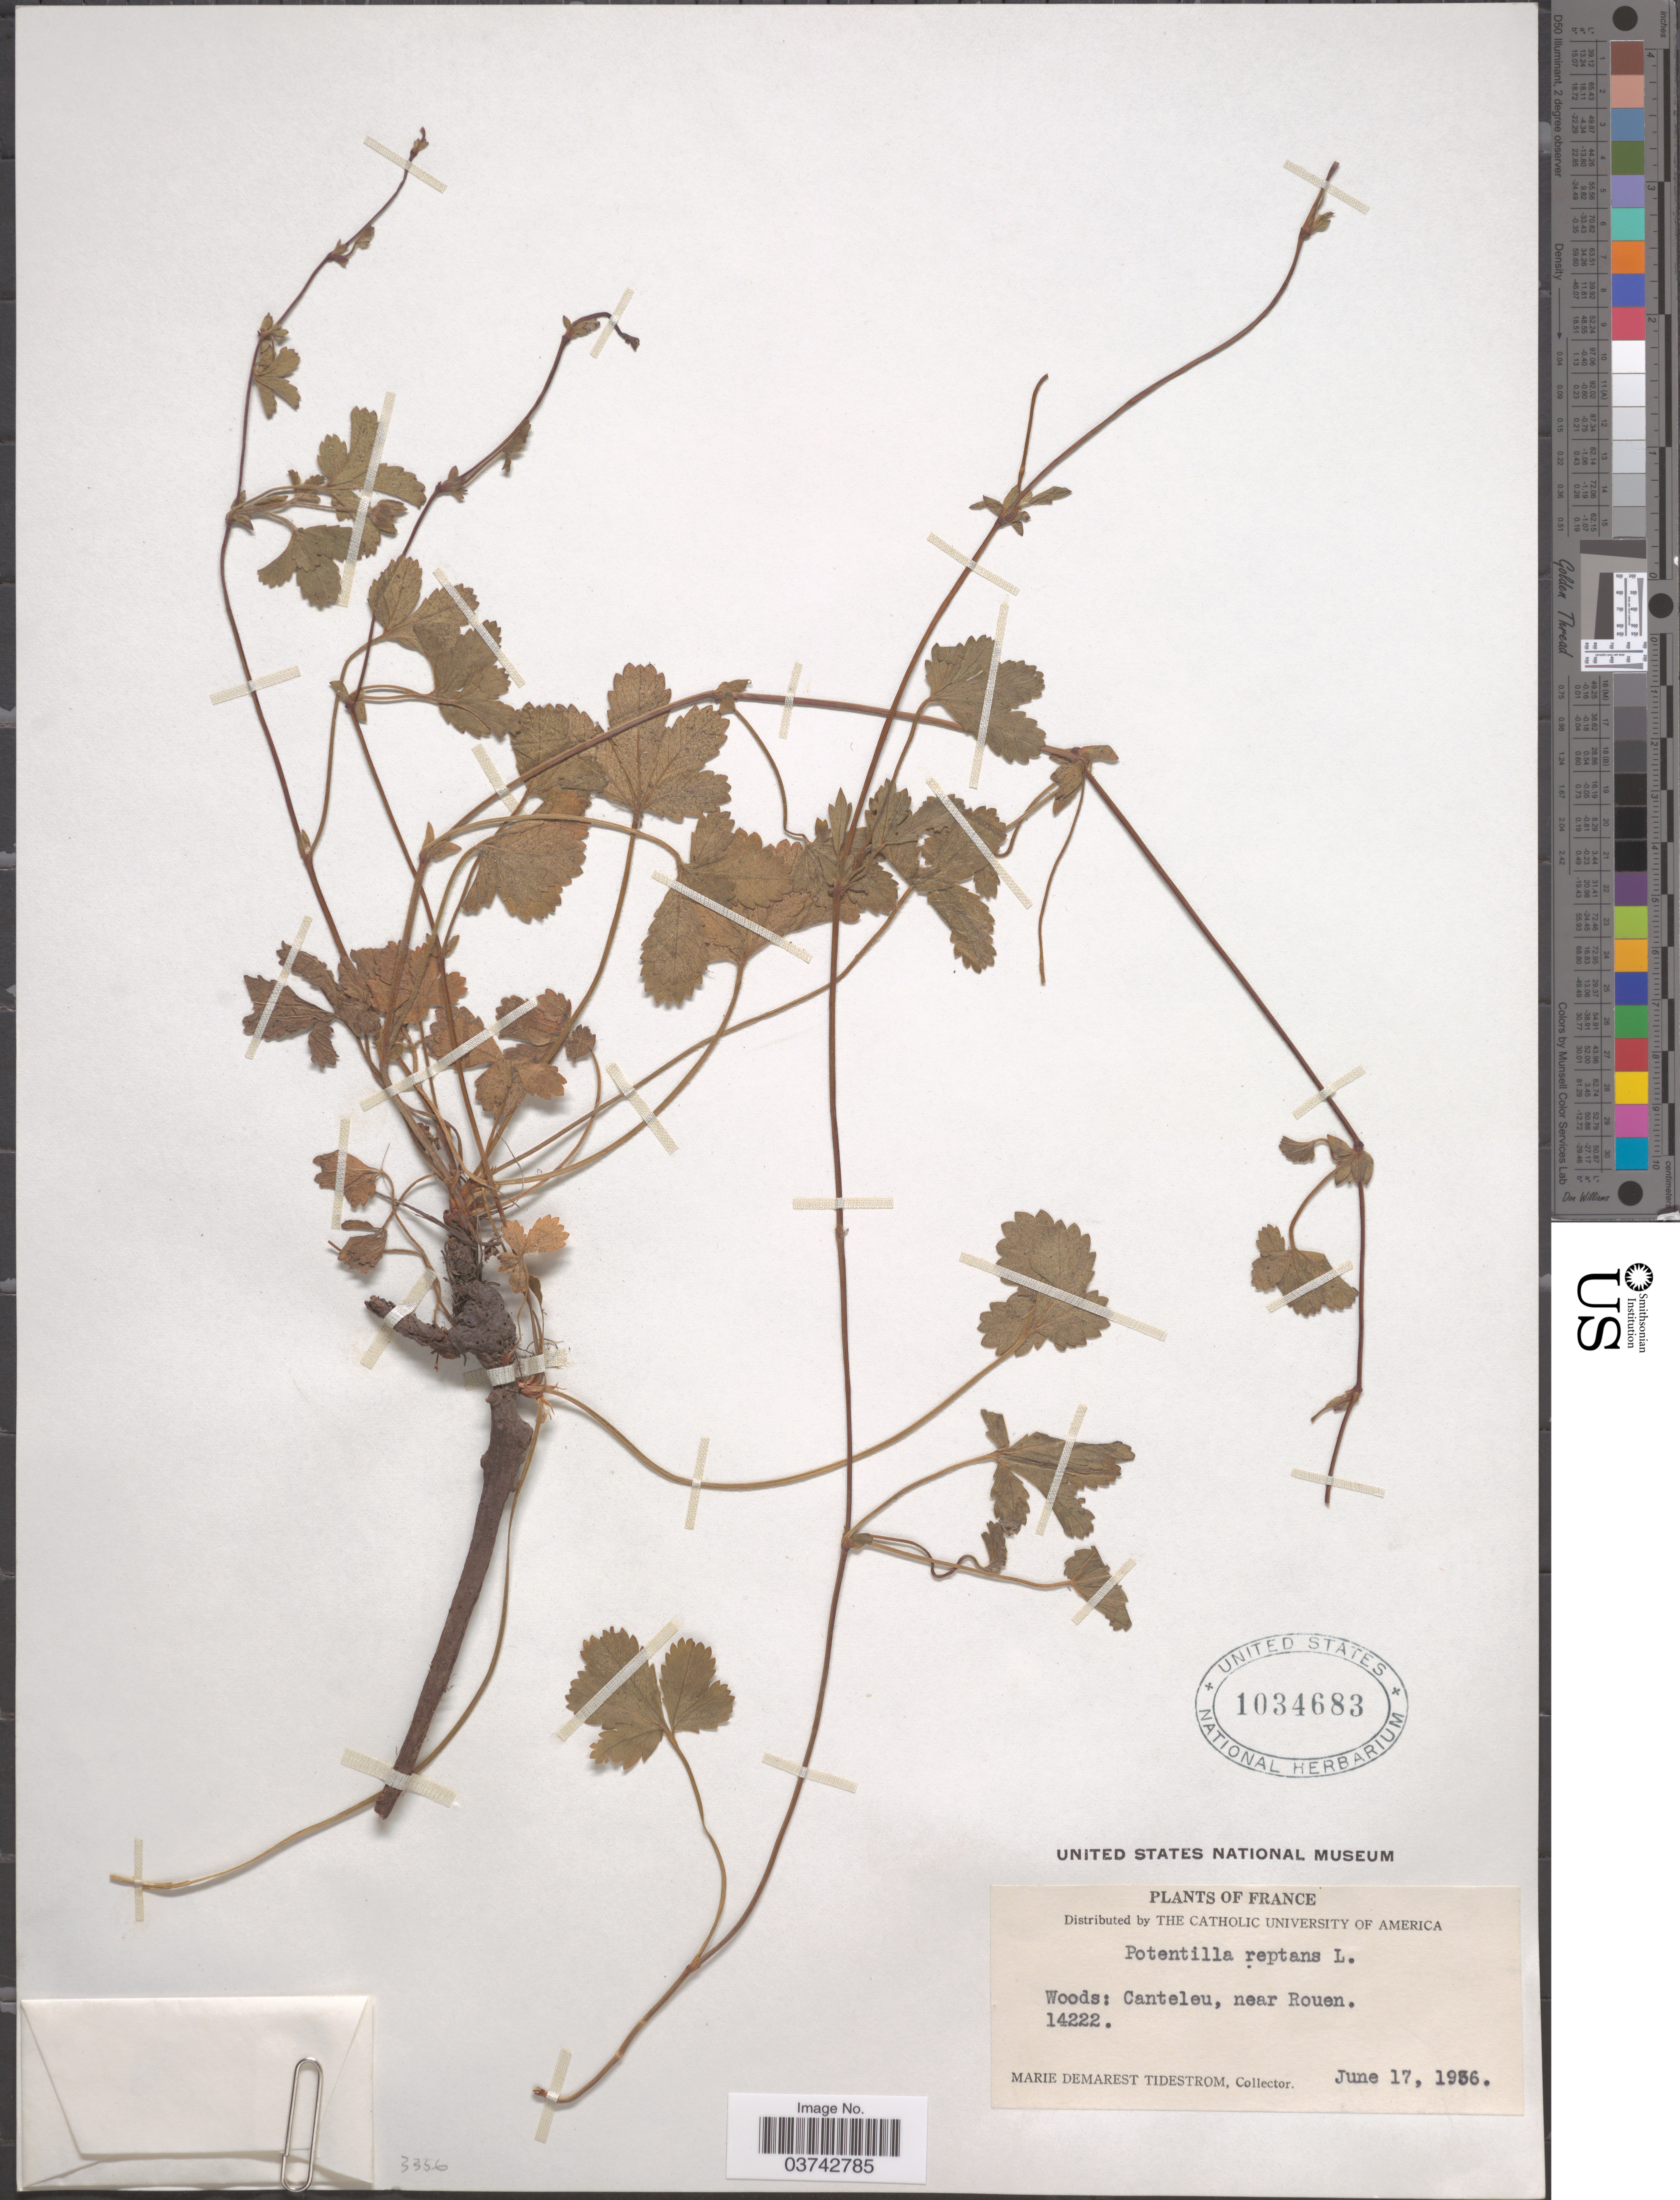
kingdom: Plantae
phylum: Tracheophyta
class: Magnoliopsida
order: Rosales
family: Rosaceae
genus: Potentilla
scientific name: Potentilla reptans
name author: L.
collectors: M. Tidestrom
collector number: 14222?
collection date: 1936-06-17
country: France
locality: Woods: Canteleu, near Rouen.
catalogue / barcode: US 1034683